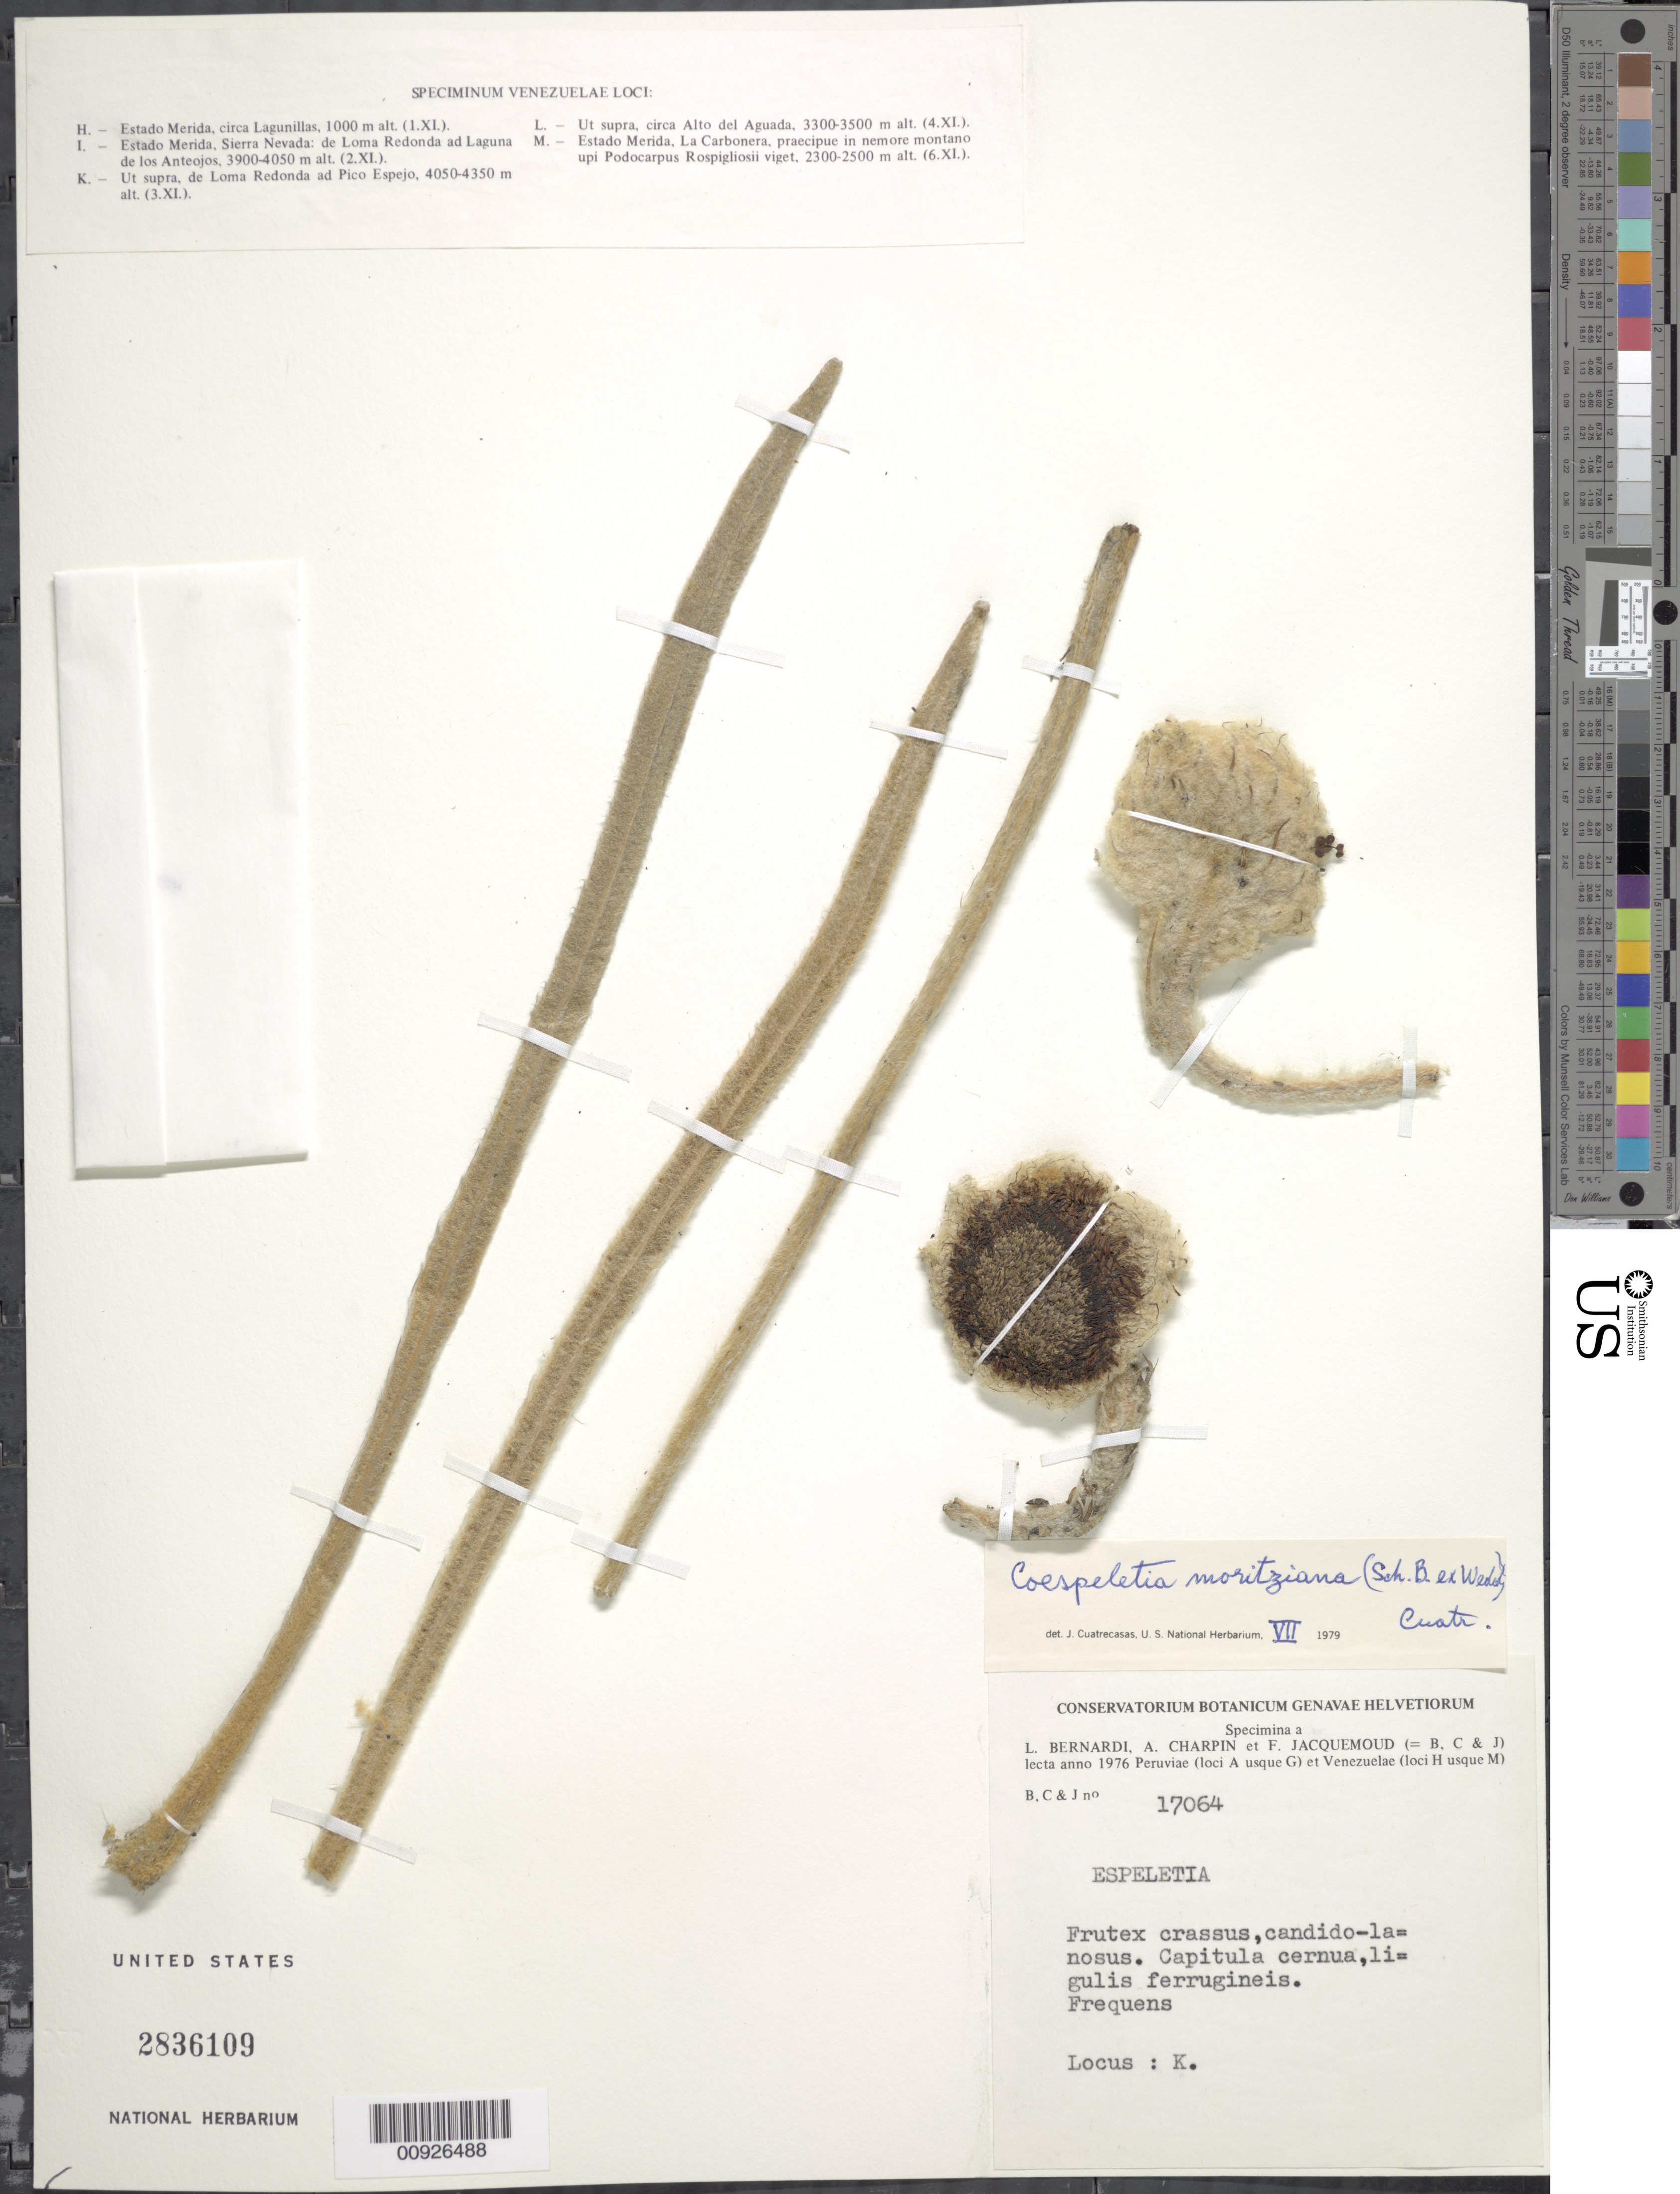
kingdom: Plantae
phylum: Tracheophyta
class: Magnoliopsida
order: Asterales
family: Asteraceae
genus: Coespeletia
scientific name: Coespeletia moritziana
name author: (Sch. Bip. ex Wedd.) Cuatrec.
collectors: L. Bernardi, A. Charpin & F. Jacquemoud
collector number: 17064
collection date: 1976-11-03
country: Venezuela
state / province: Mérida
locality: Ut supra de Loma Redonda ad Pico Espejo.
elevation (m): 4050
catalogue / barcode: US 2836109